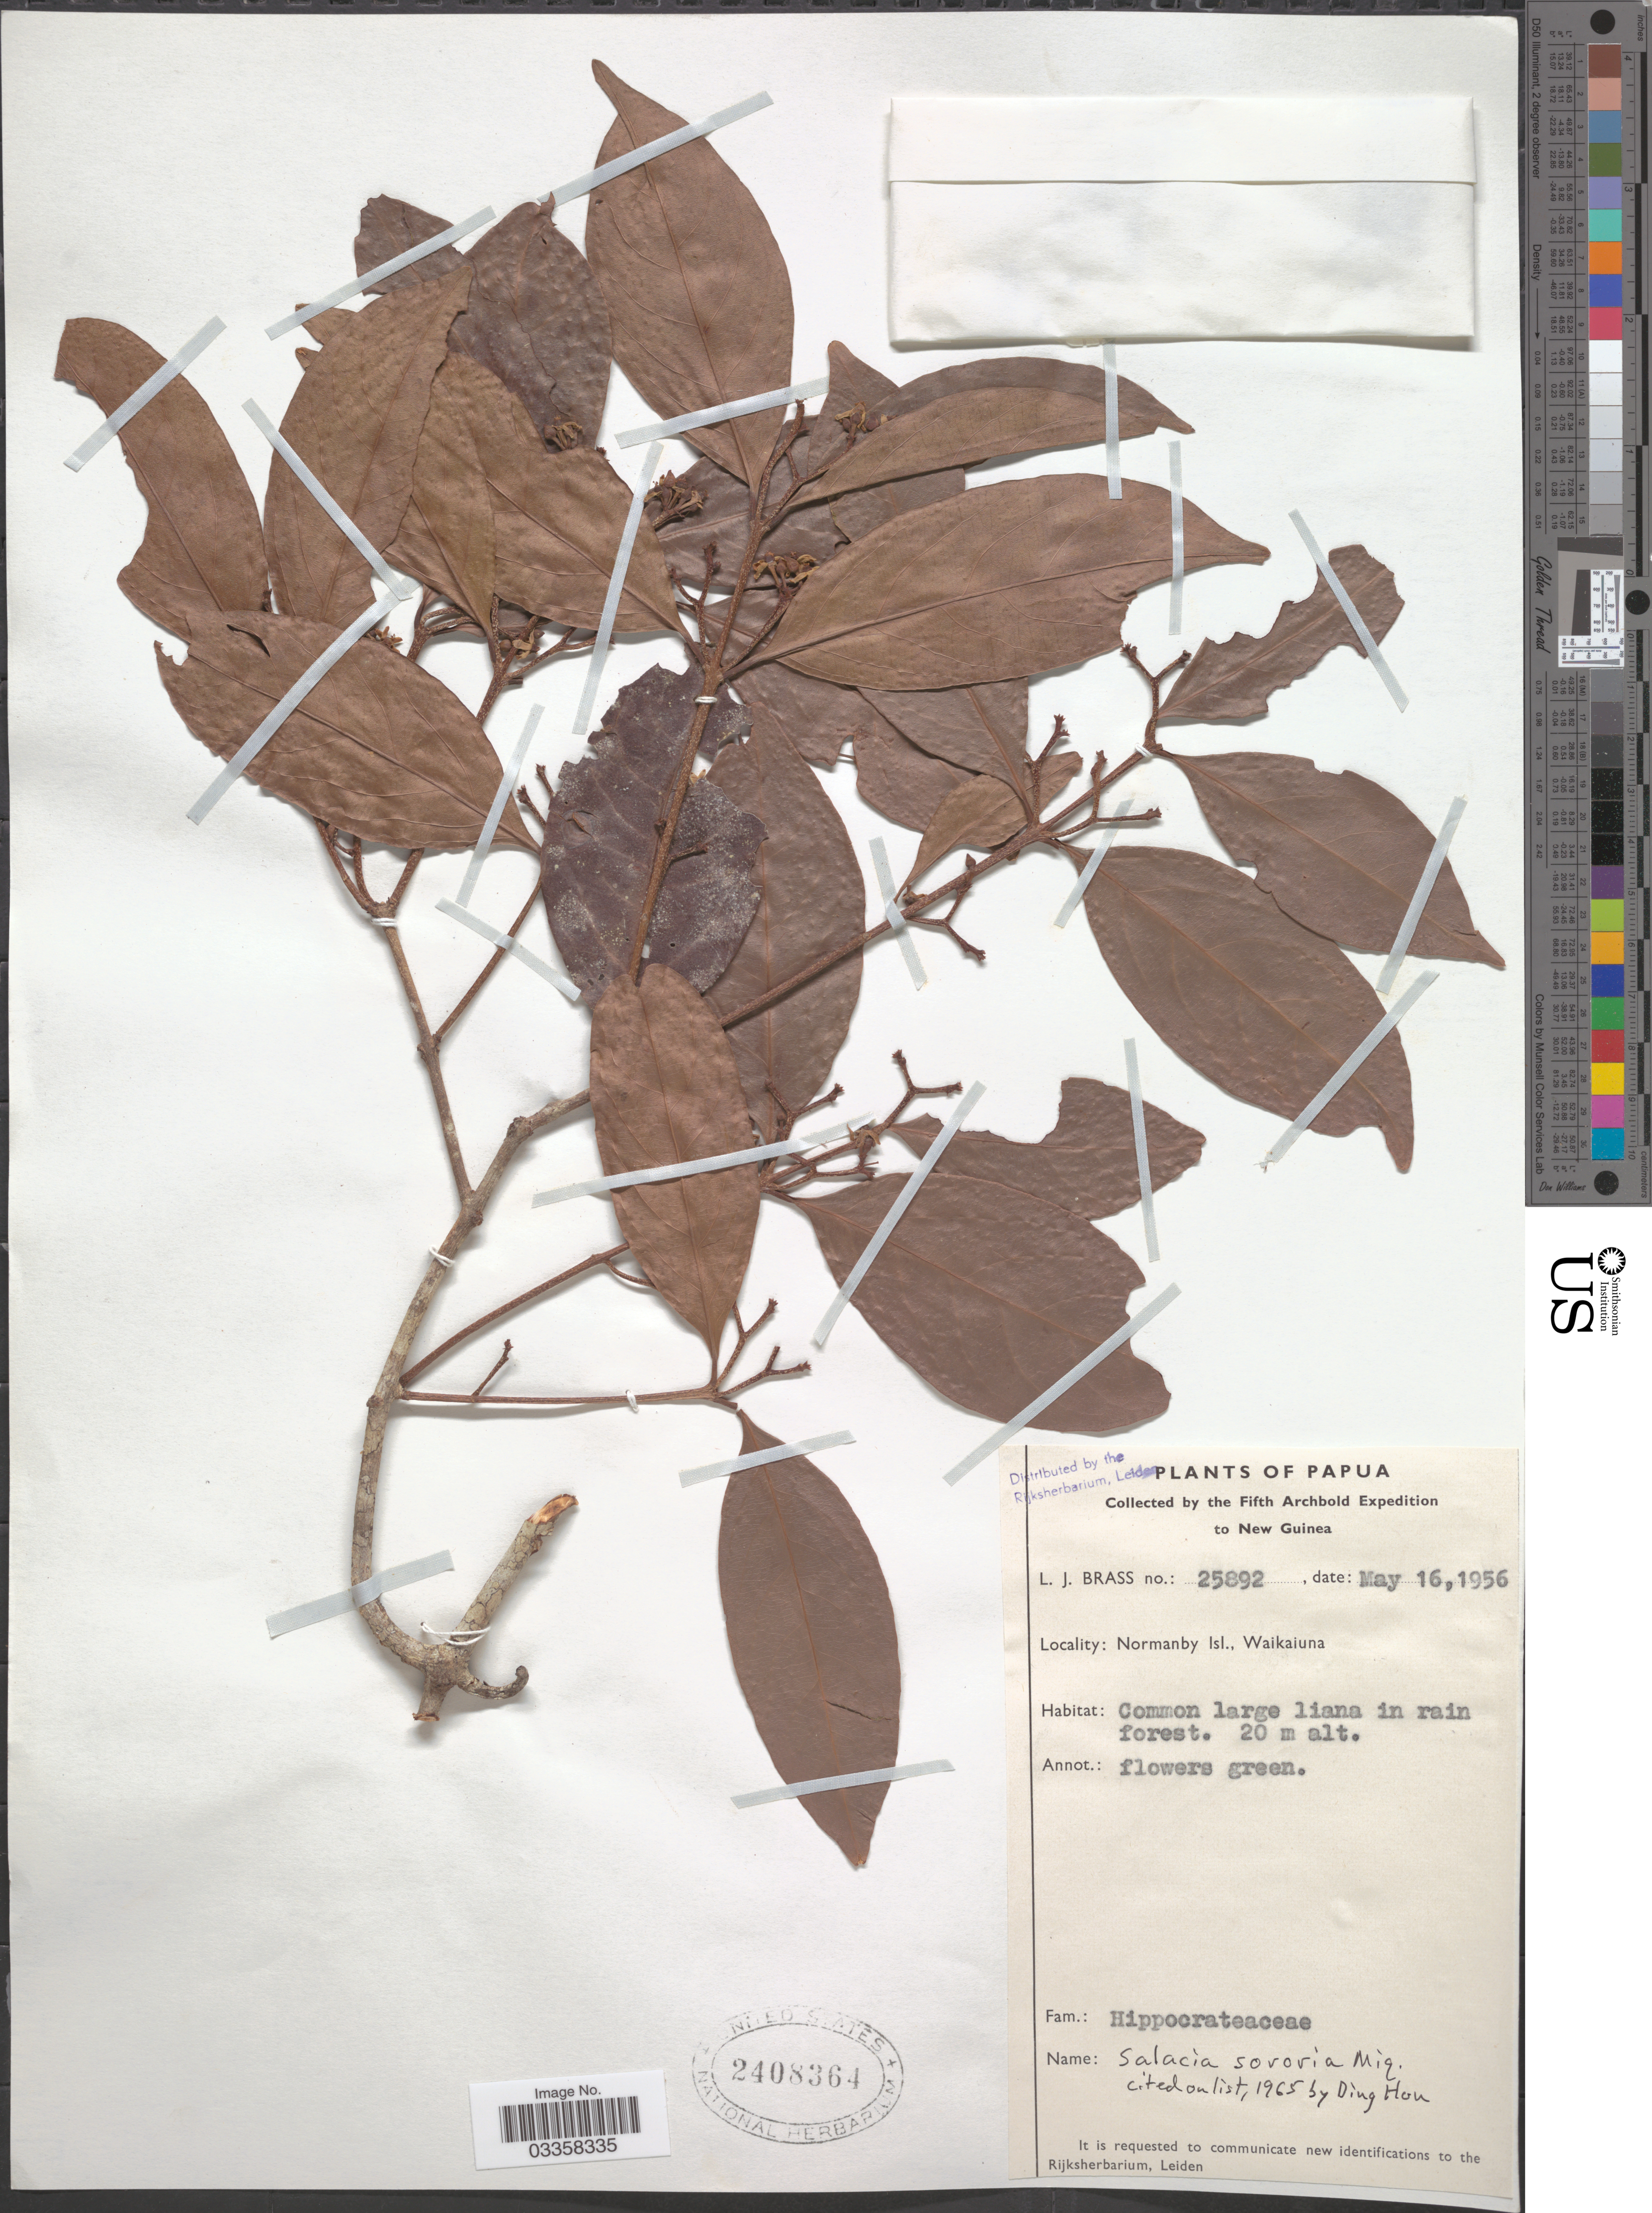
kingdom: Plantae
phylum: Tracheophyta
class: Magnoliopsida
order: Celastrales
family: Celastraceae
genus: Salacia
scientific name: Salacia sororia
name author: Miq.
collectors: L. J. Brass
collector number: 25892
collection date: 1956-05-16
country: Papua New Guinea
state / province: Milne Bay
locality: Papua. New Guinea. Normanby Isl., Waikaiuna.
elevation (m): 20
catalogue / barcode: US 2408364